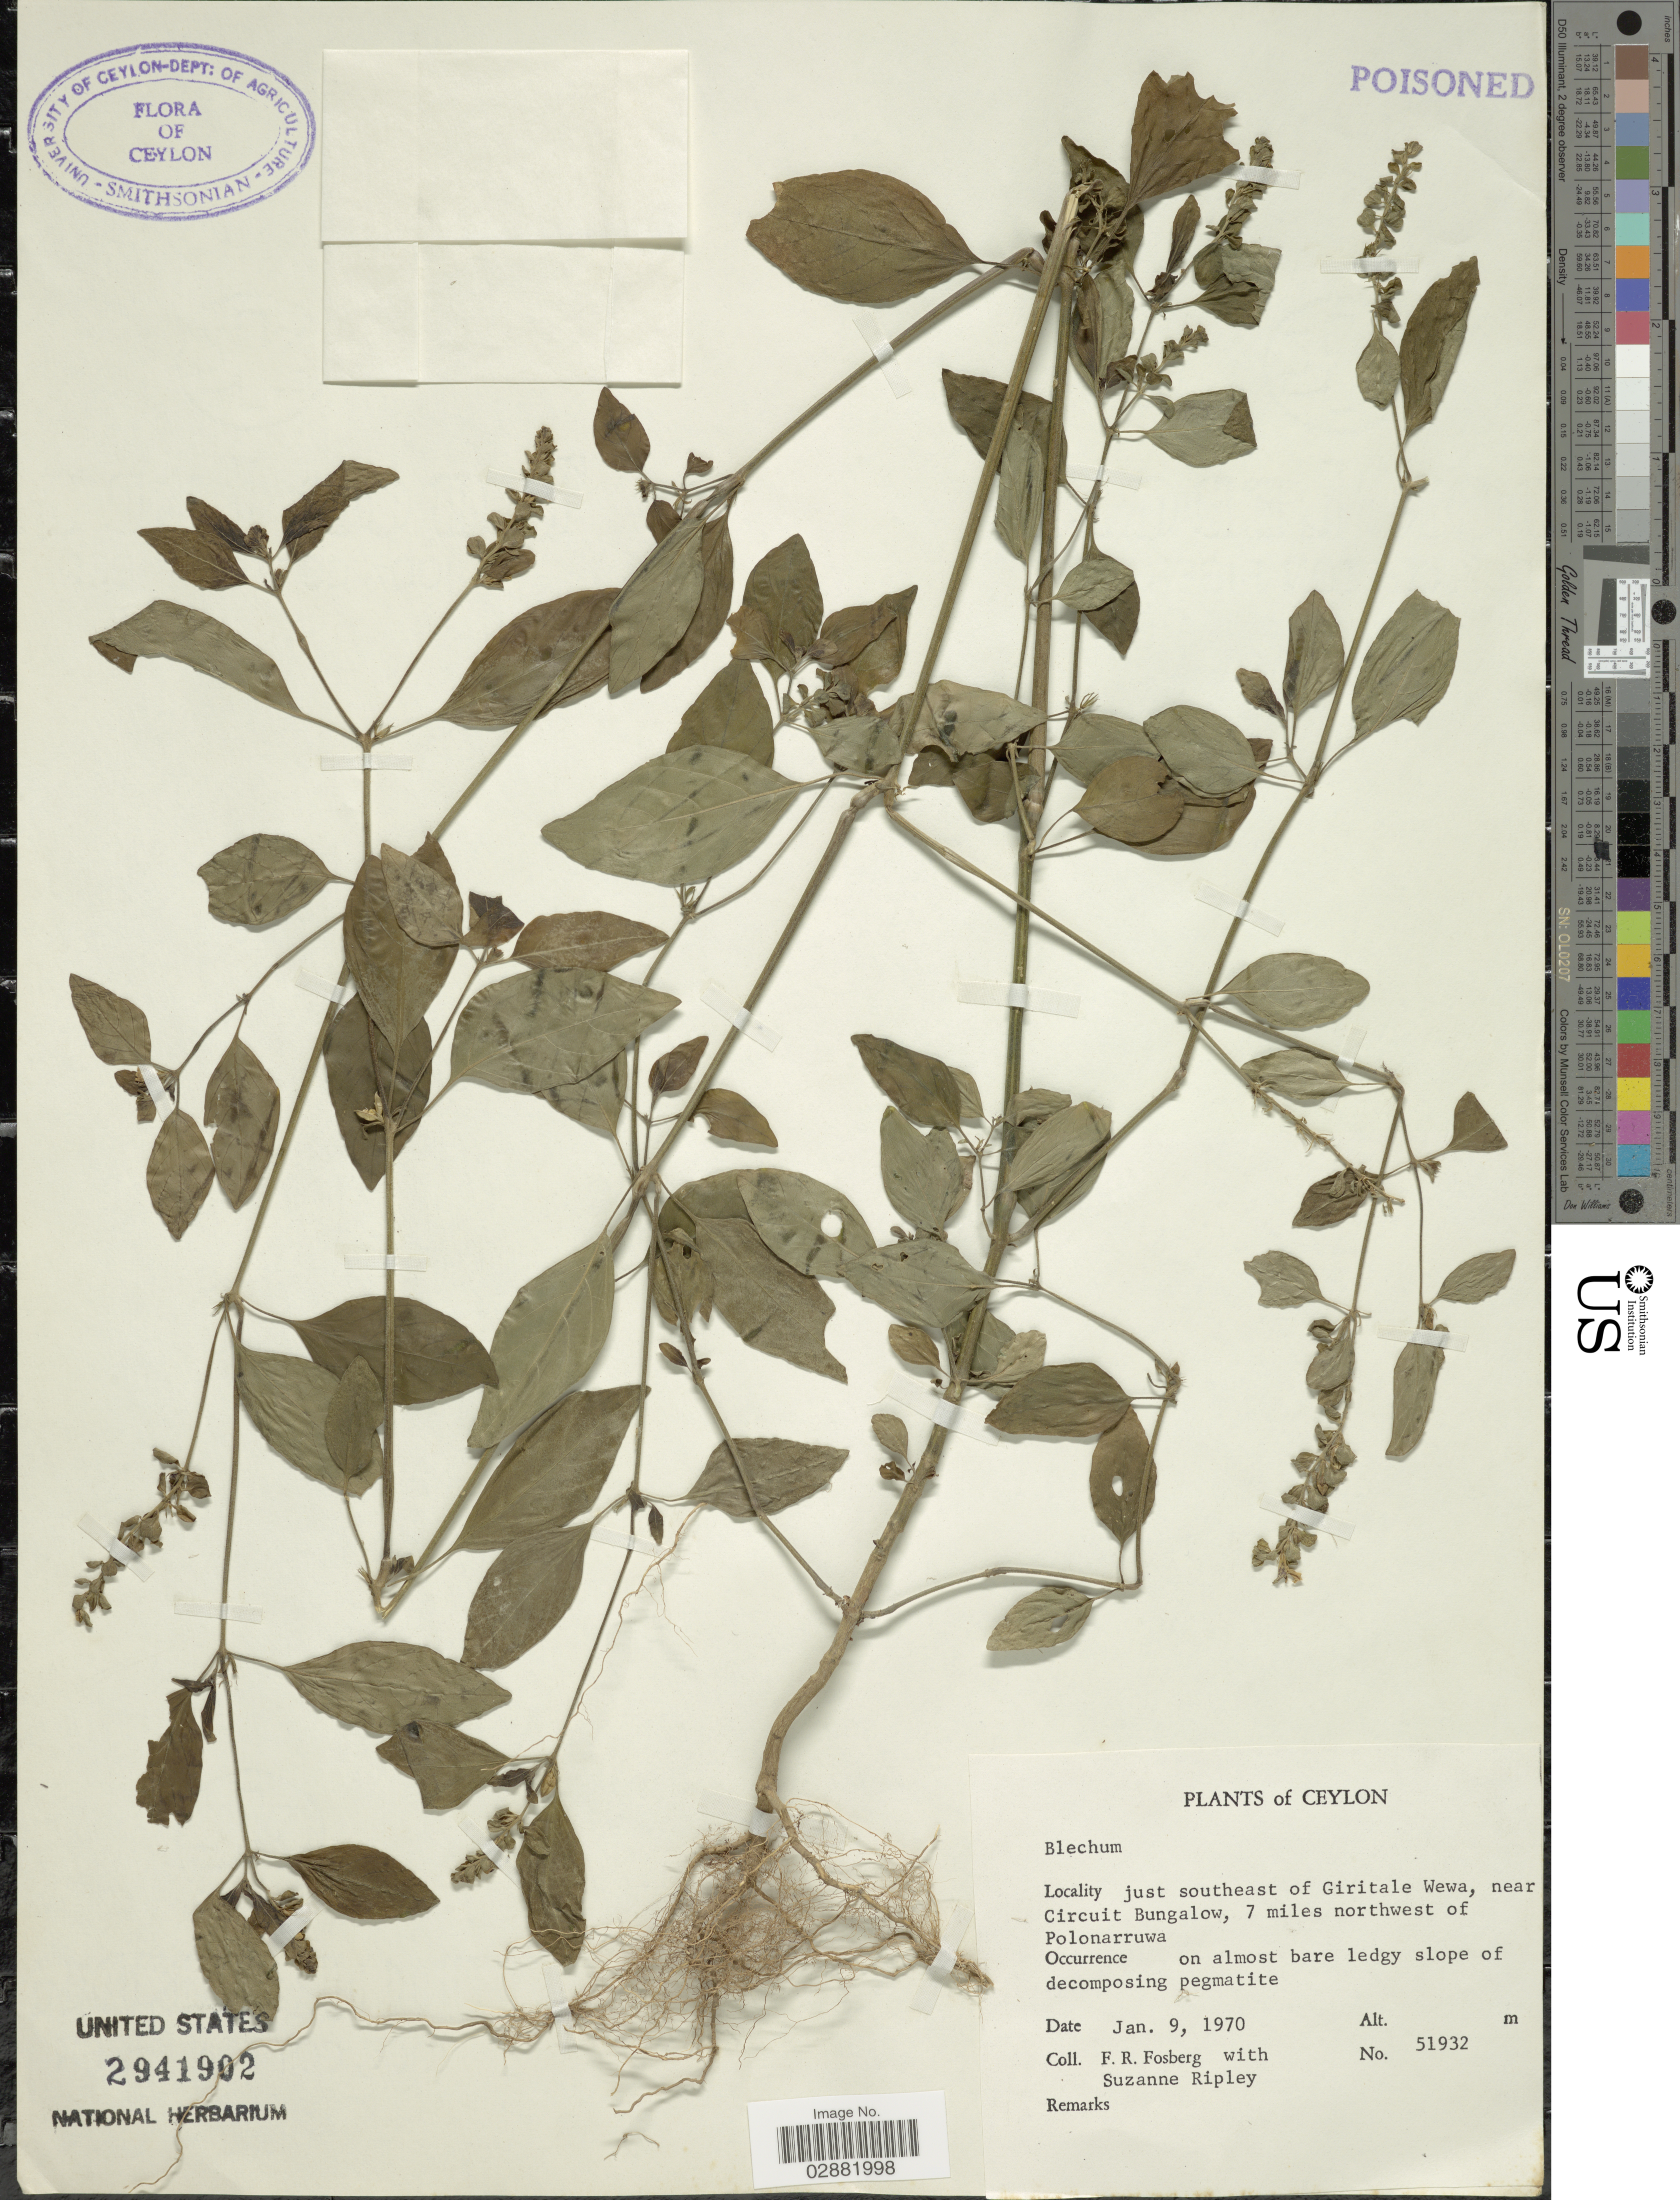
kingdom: Plantae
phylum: Tracheophyta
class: Magnoliopsida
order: Lamiales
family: Acanthaceae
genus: Justicia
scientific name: Justicia tranquebariensis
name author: L. f.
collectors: F. R. Fosberg & S. Ripley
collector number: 51932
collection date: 1970-01-09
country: Sri Lanka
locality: Ceylon, just southeast of Giritale Wewa, near Circuit Bungalow, 7 miles northwest of Polonarruwa.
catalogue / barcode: US 2941902